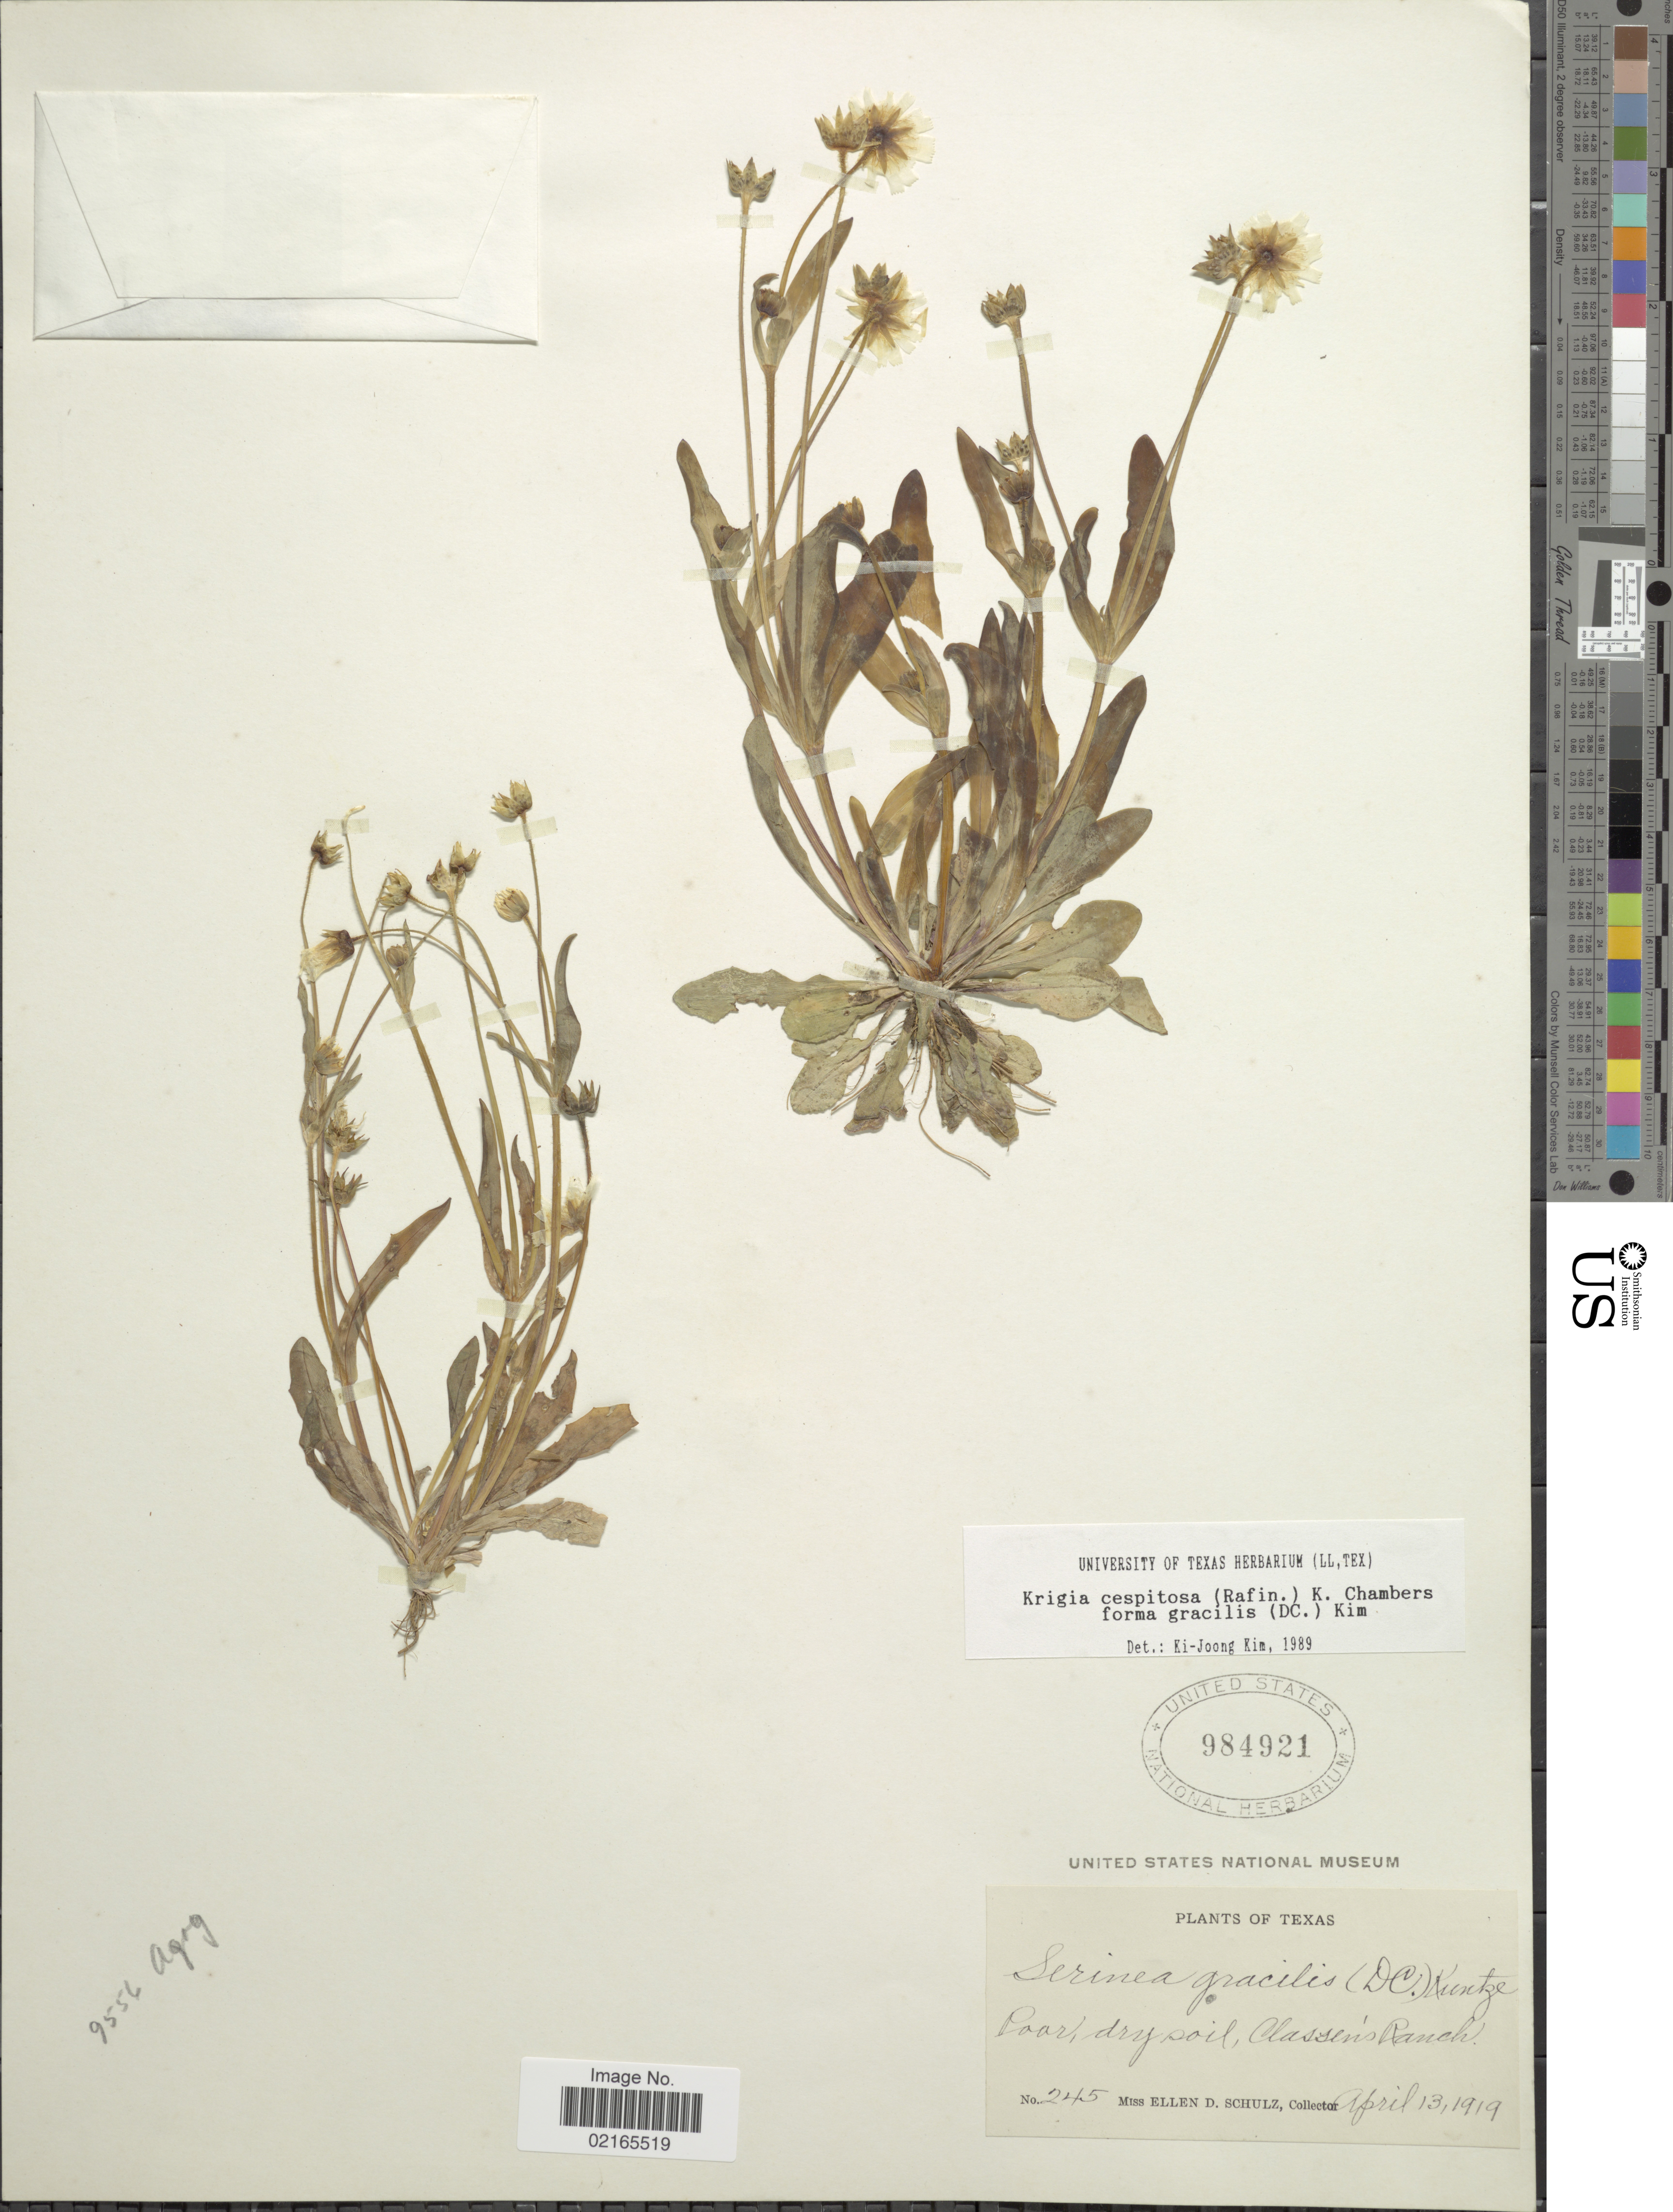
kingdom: Plantae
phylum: Tracheophyta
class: Magnoliopsida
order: Asterales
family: Asteraceae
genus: Krigia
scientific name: Krigia cespitosa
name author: (Raf.) K.L. Chambers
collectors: E. D. Schulz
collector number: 245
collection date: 1919-04-13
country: United States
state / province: Texas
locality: Poar, dry soil, Classen's Ranch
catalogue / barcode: US 984921